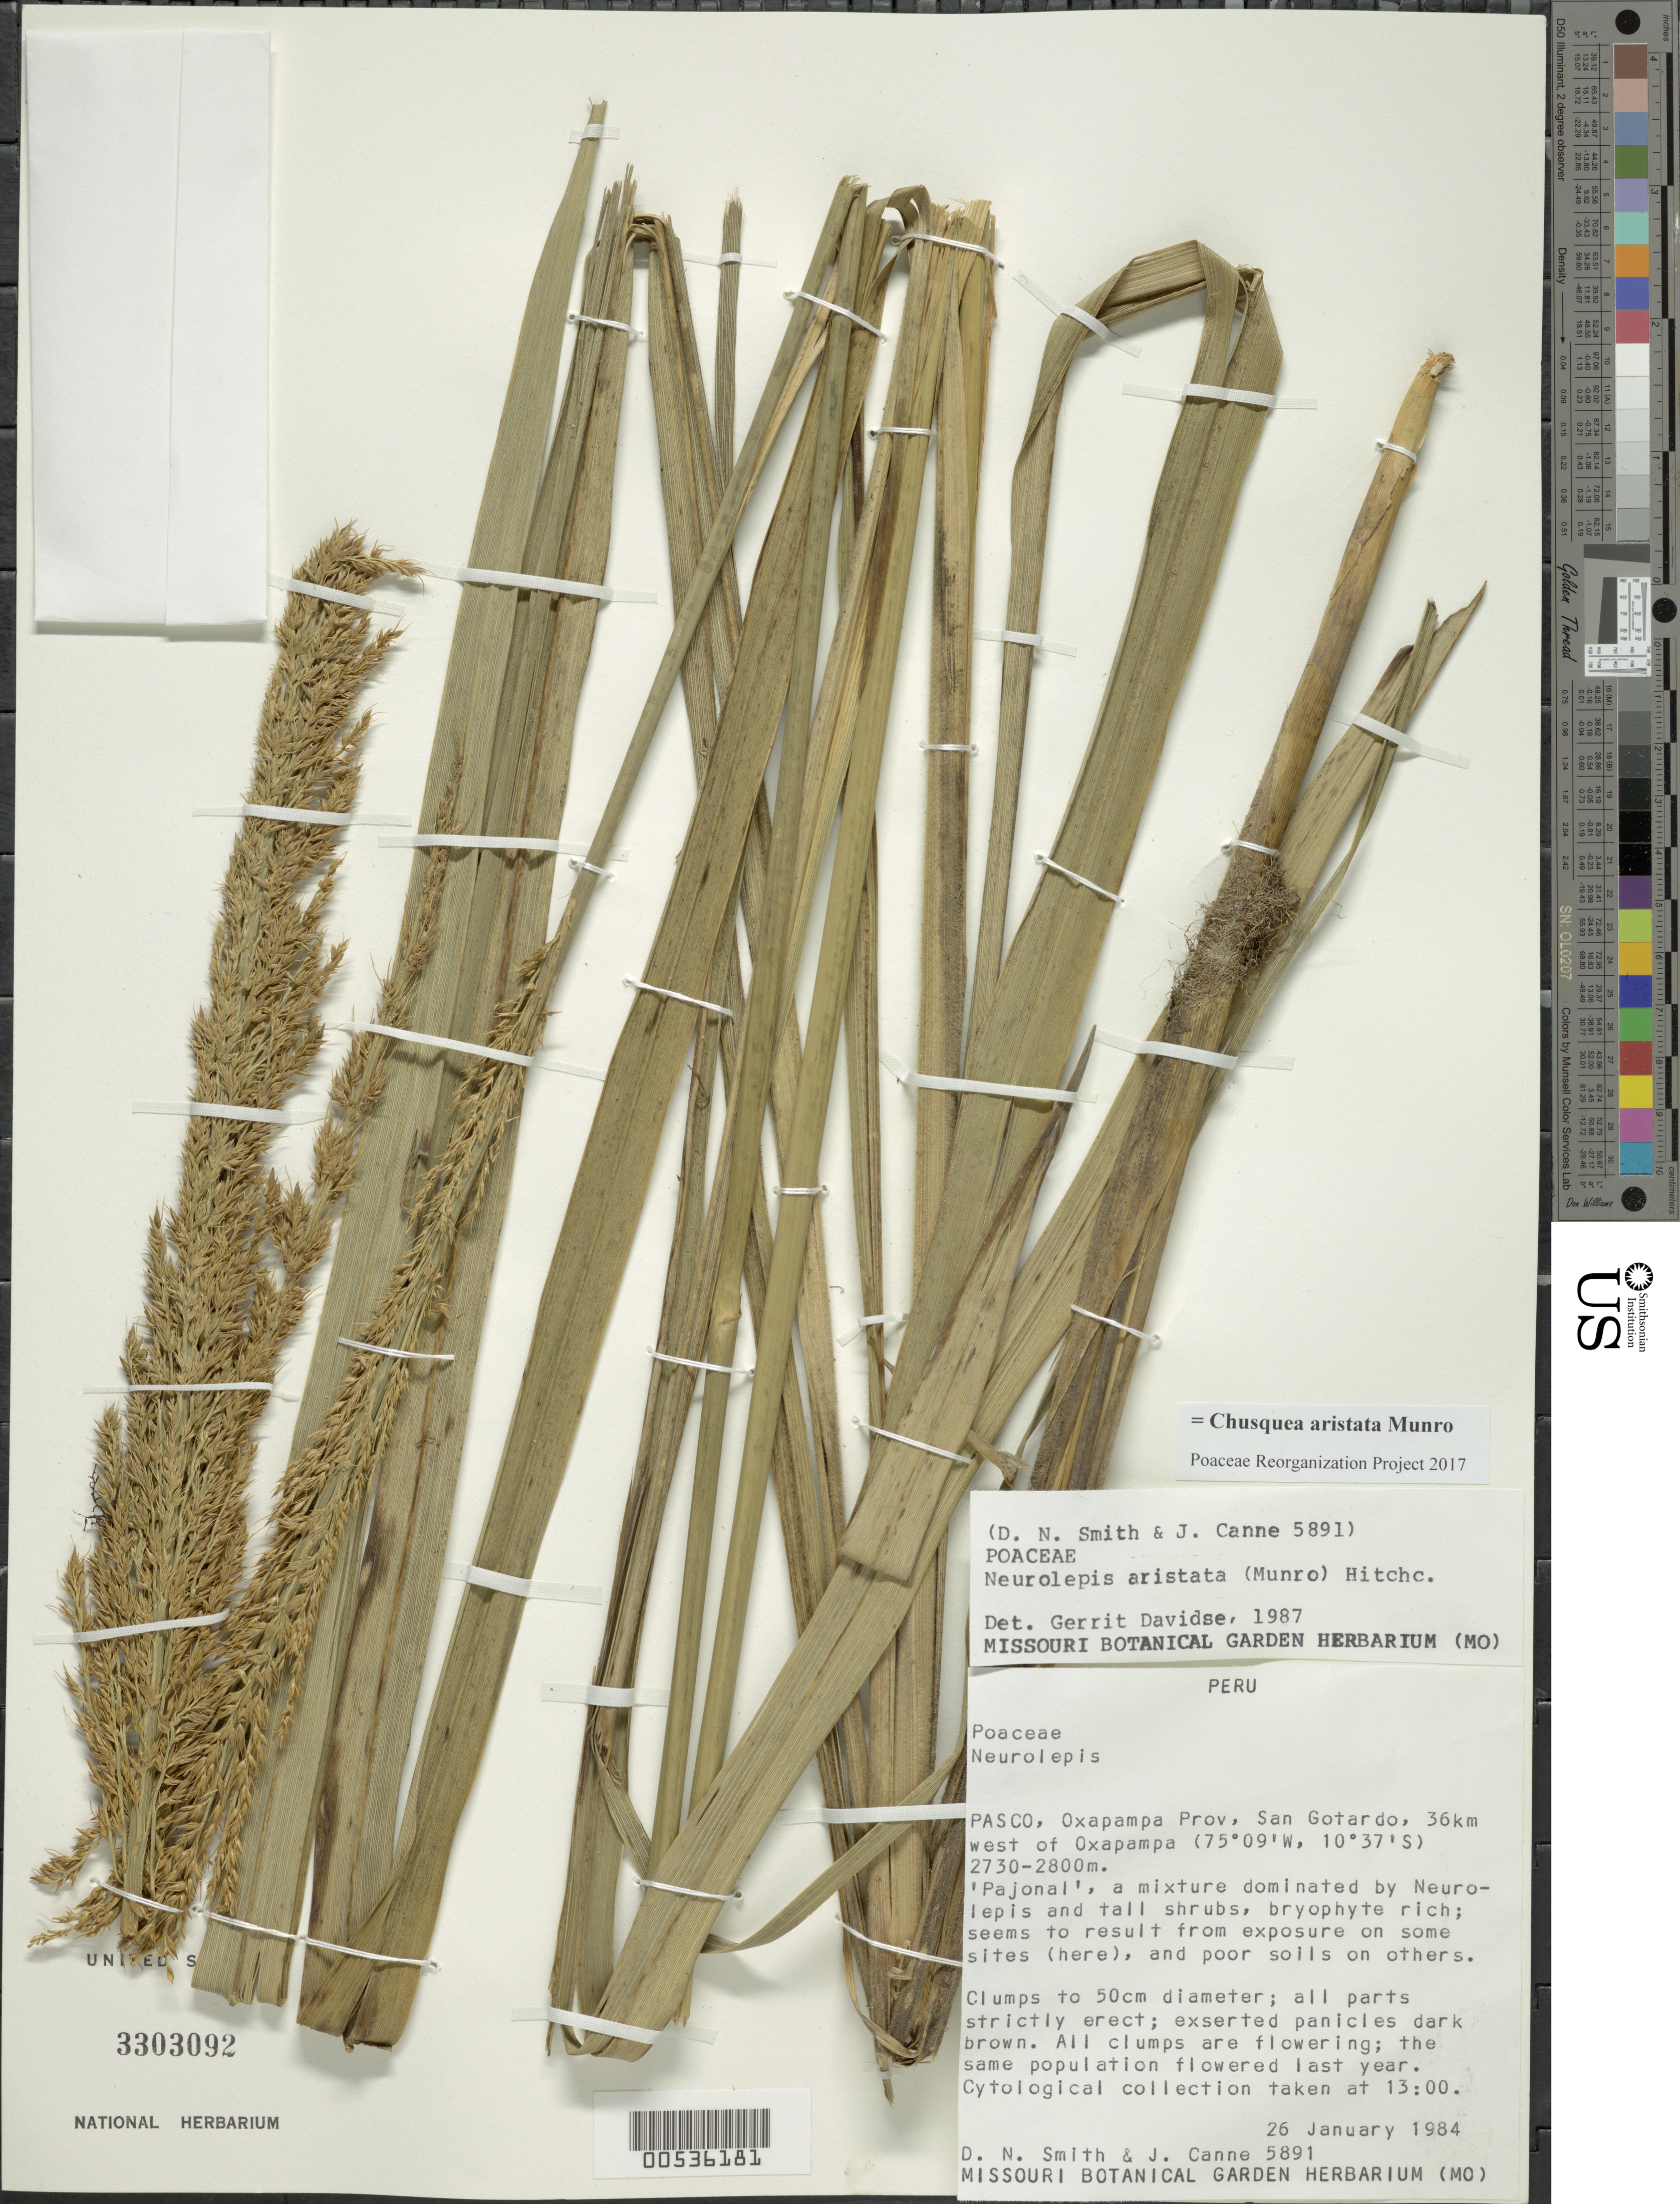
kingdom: Plantae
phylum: Tracheophyta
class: Liliopsida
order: Poales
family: Poaceae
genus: Chusquea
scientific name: Chusquea aristata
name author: Munro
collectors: D. Smith & J. M. Canne-Hilliker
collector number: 5891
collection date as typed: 26 Jan 1984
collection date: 1984-01-26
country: Peru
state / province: Pasco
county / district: Oxapampa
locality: San gotardo, west of oxapampa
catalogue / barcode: US 3303092